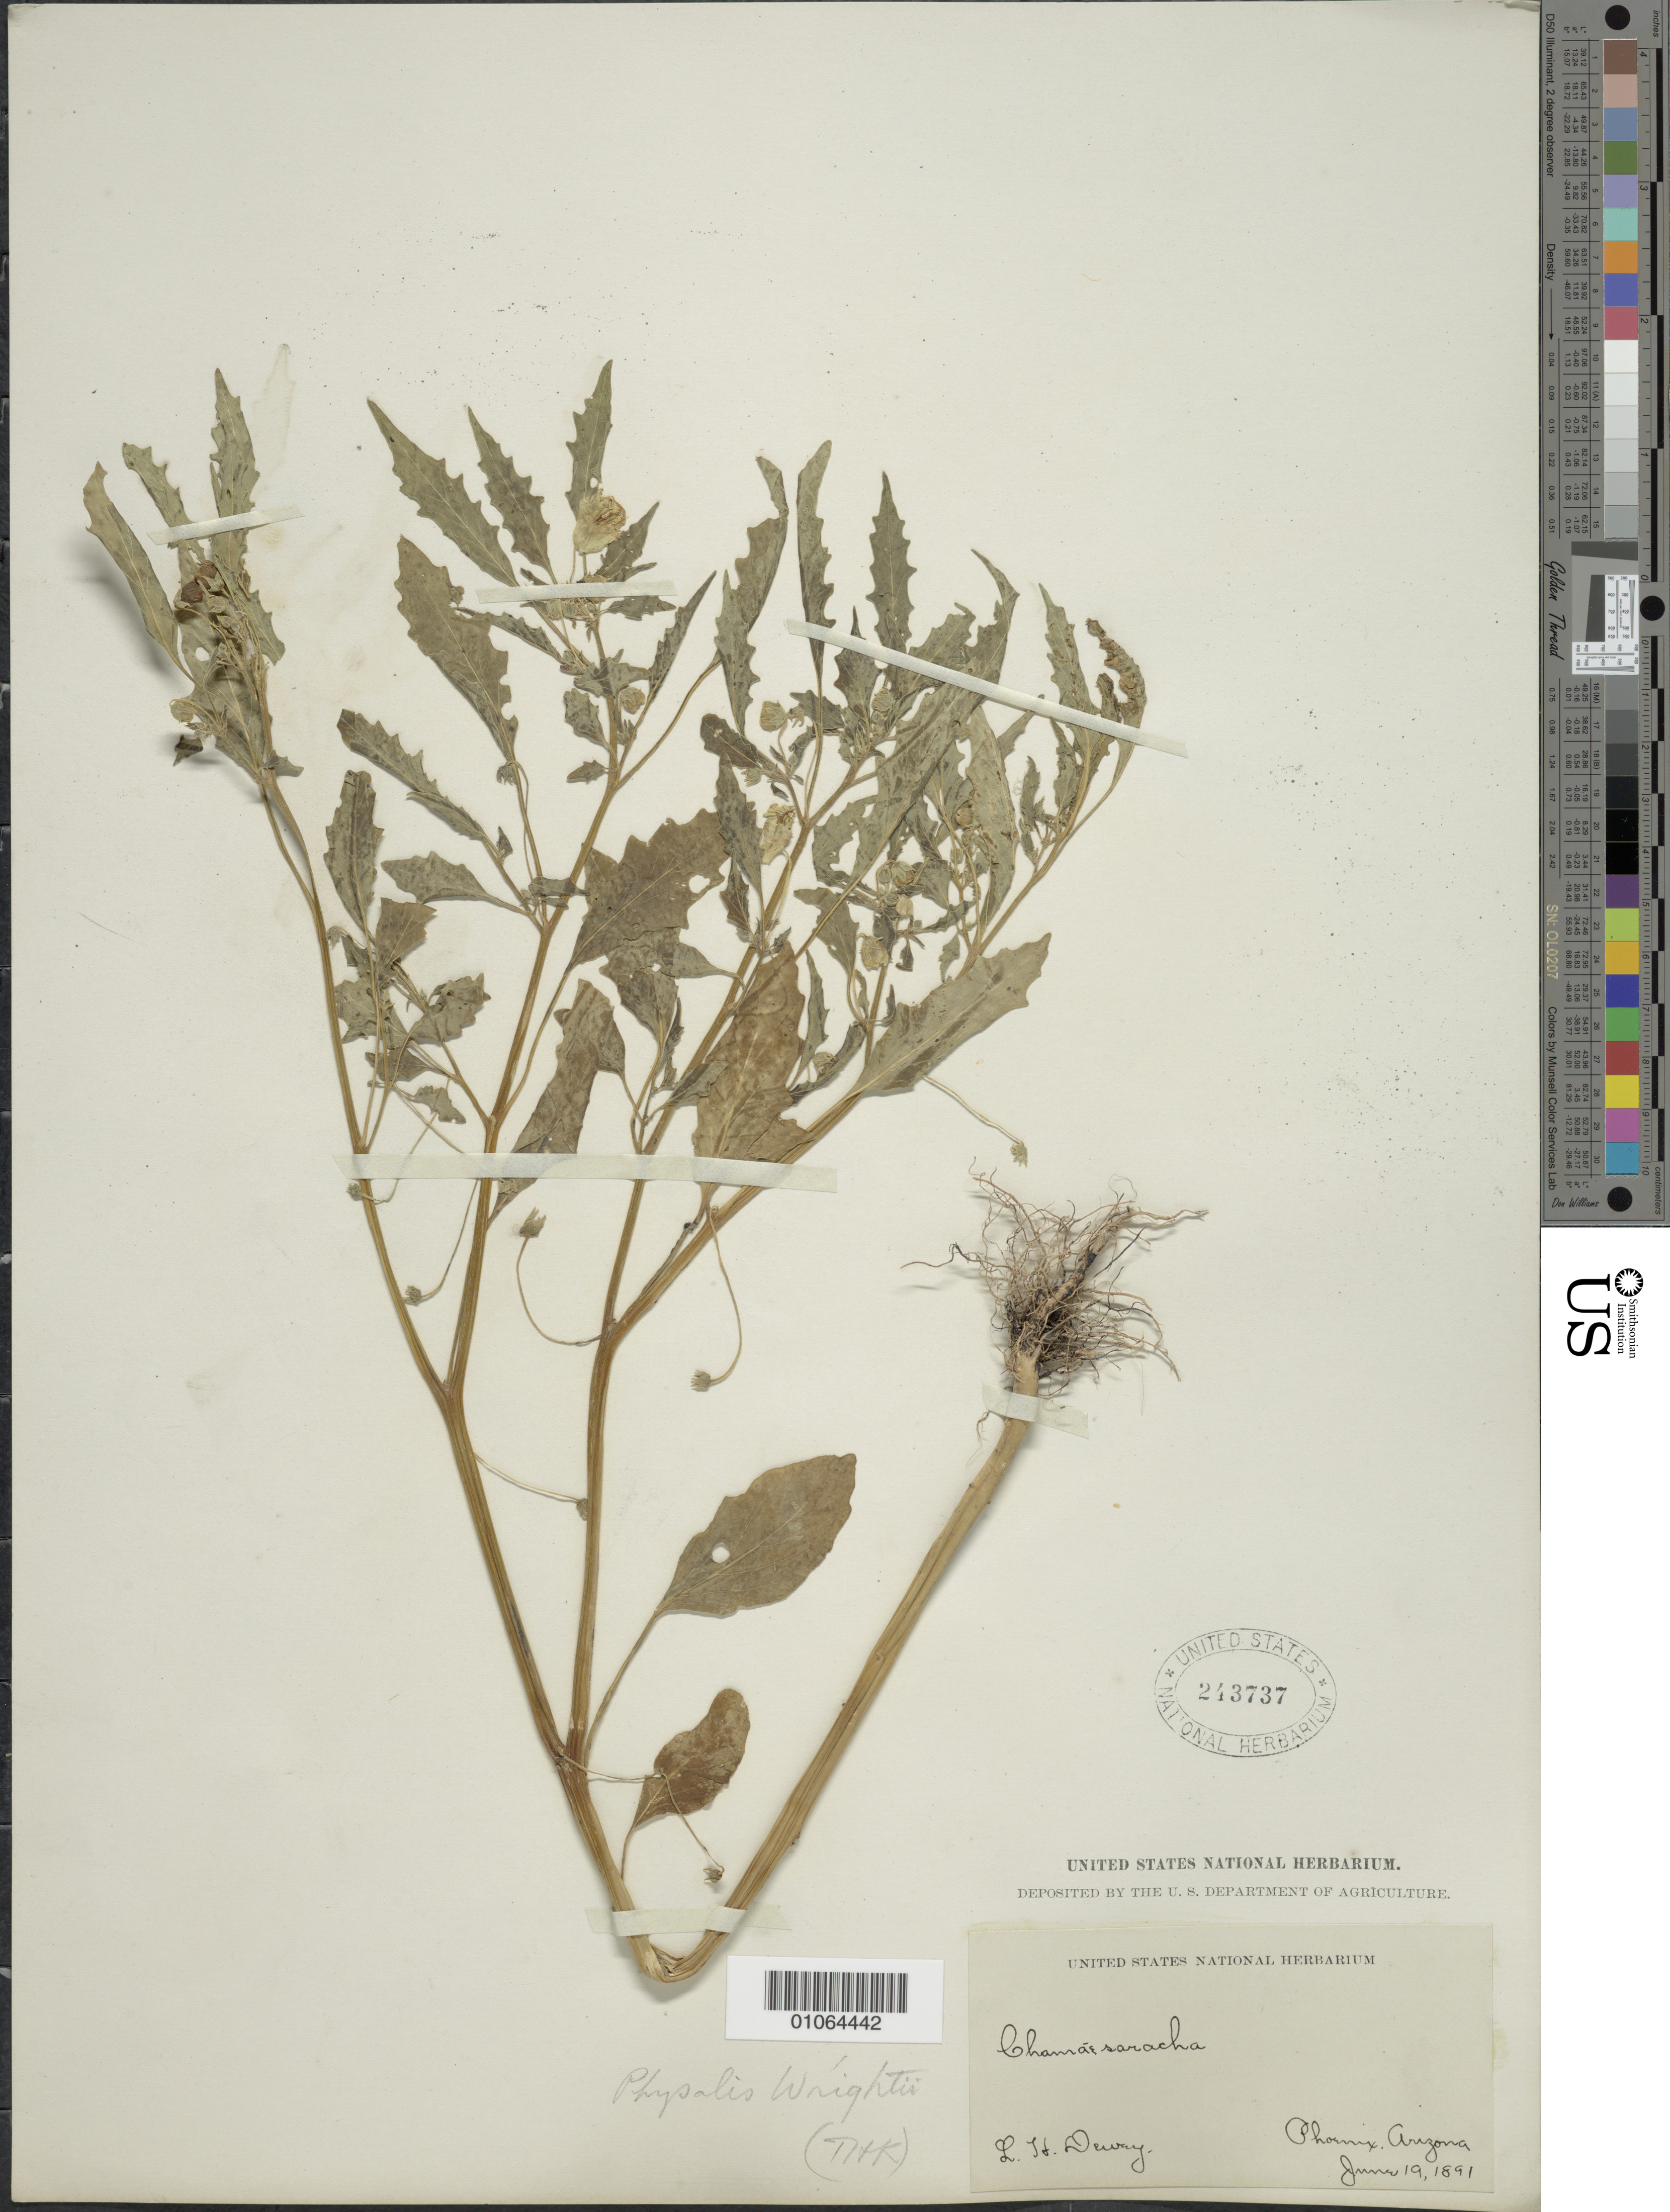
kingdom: Plantae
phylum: Tracheophyta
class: Magnoliopsida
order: Solanales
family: Solanaceae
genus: Physalis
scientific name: Physalis acutifolia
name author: (Miers) Sandwith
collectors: L. H. Dewey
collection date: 1891-06-19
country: United States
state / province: Arizona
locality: Phoenix.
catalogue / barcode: US 243737